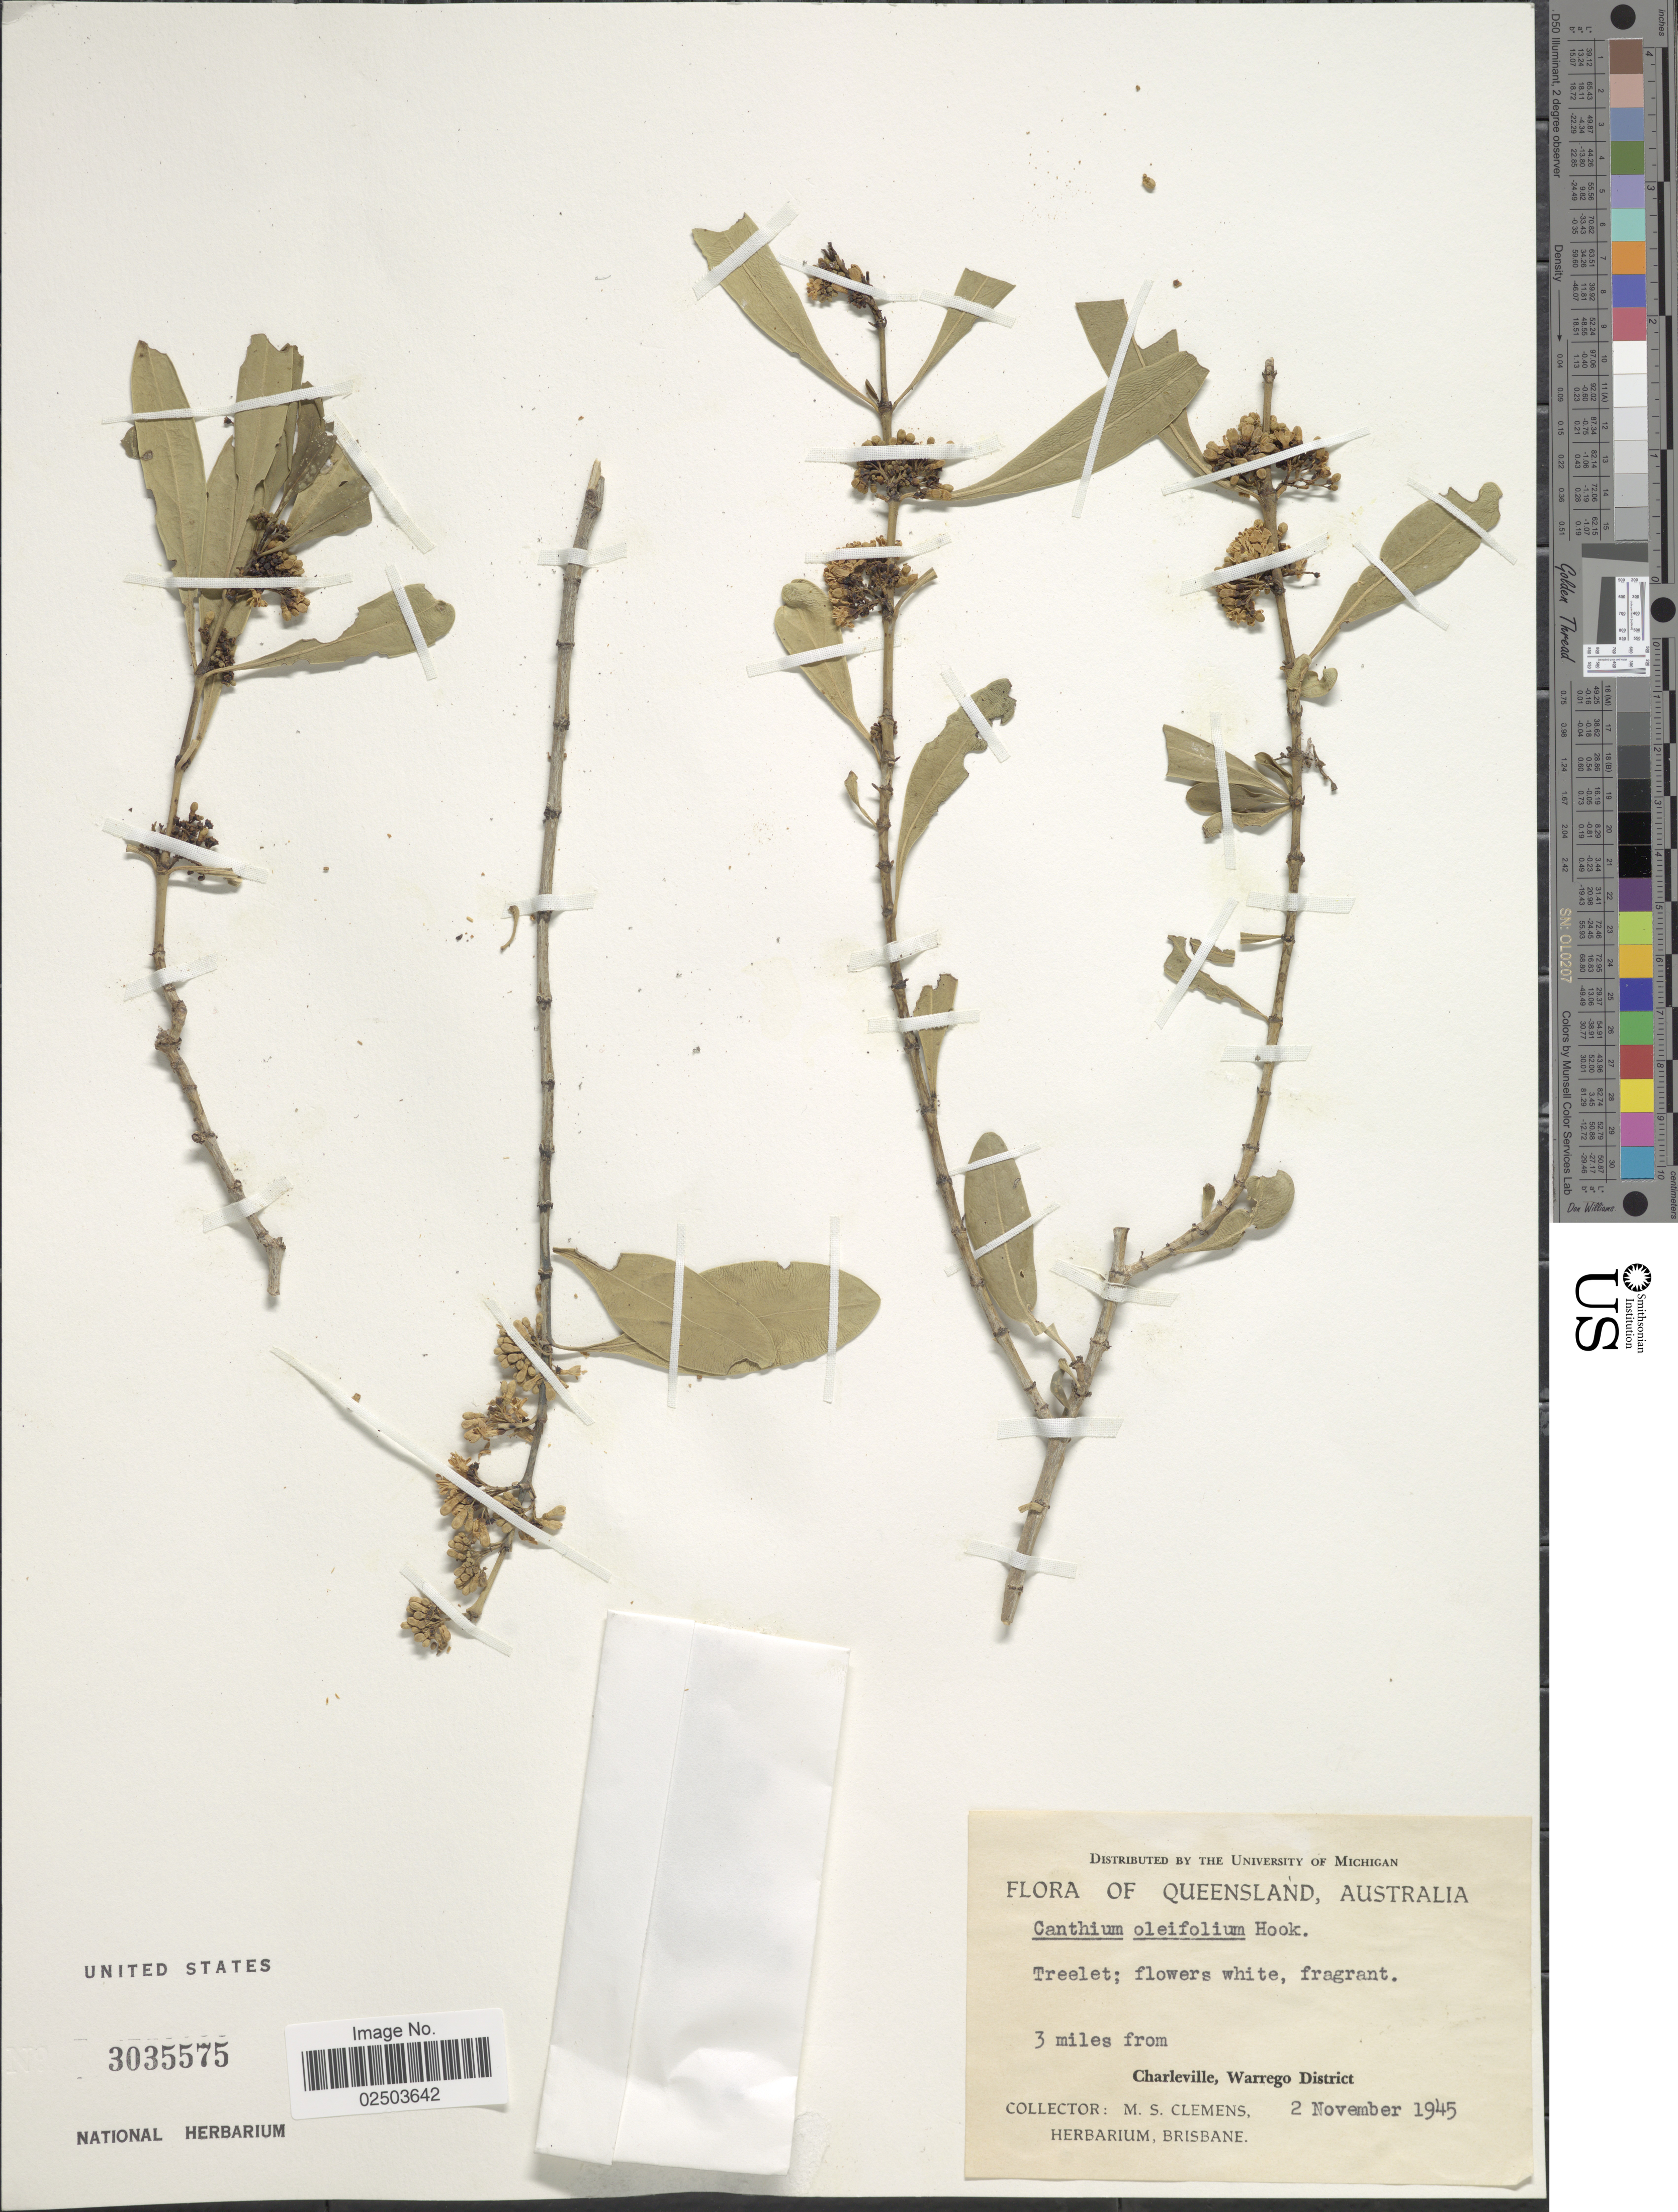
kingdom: Plantae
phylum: Tracheophyta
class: Magnoliopsida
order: Gentianales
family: Rubiaceae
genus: Psydrax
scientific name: Psydrax oleifolia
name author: (Hook.) S. T. Reynolds & R.J.F. Hend.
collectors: M. S. Clemens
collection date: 1945-11-02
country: Australia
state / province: Queensland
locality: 3 miles from Charleville, Warrego District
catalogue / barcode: US 3035575